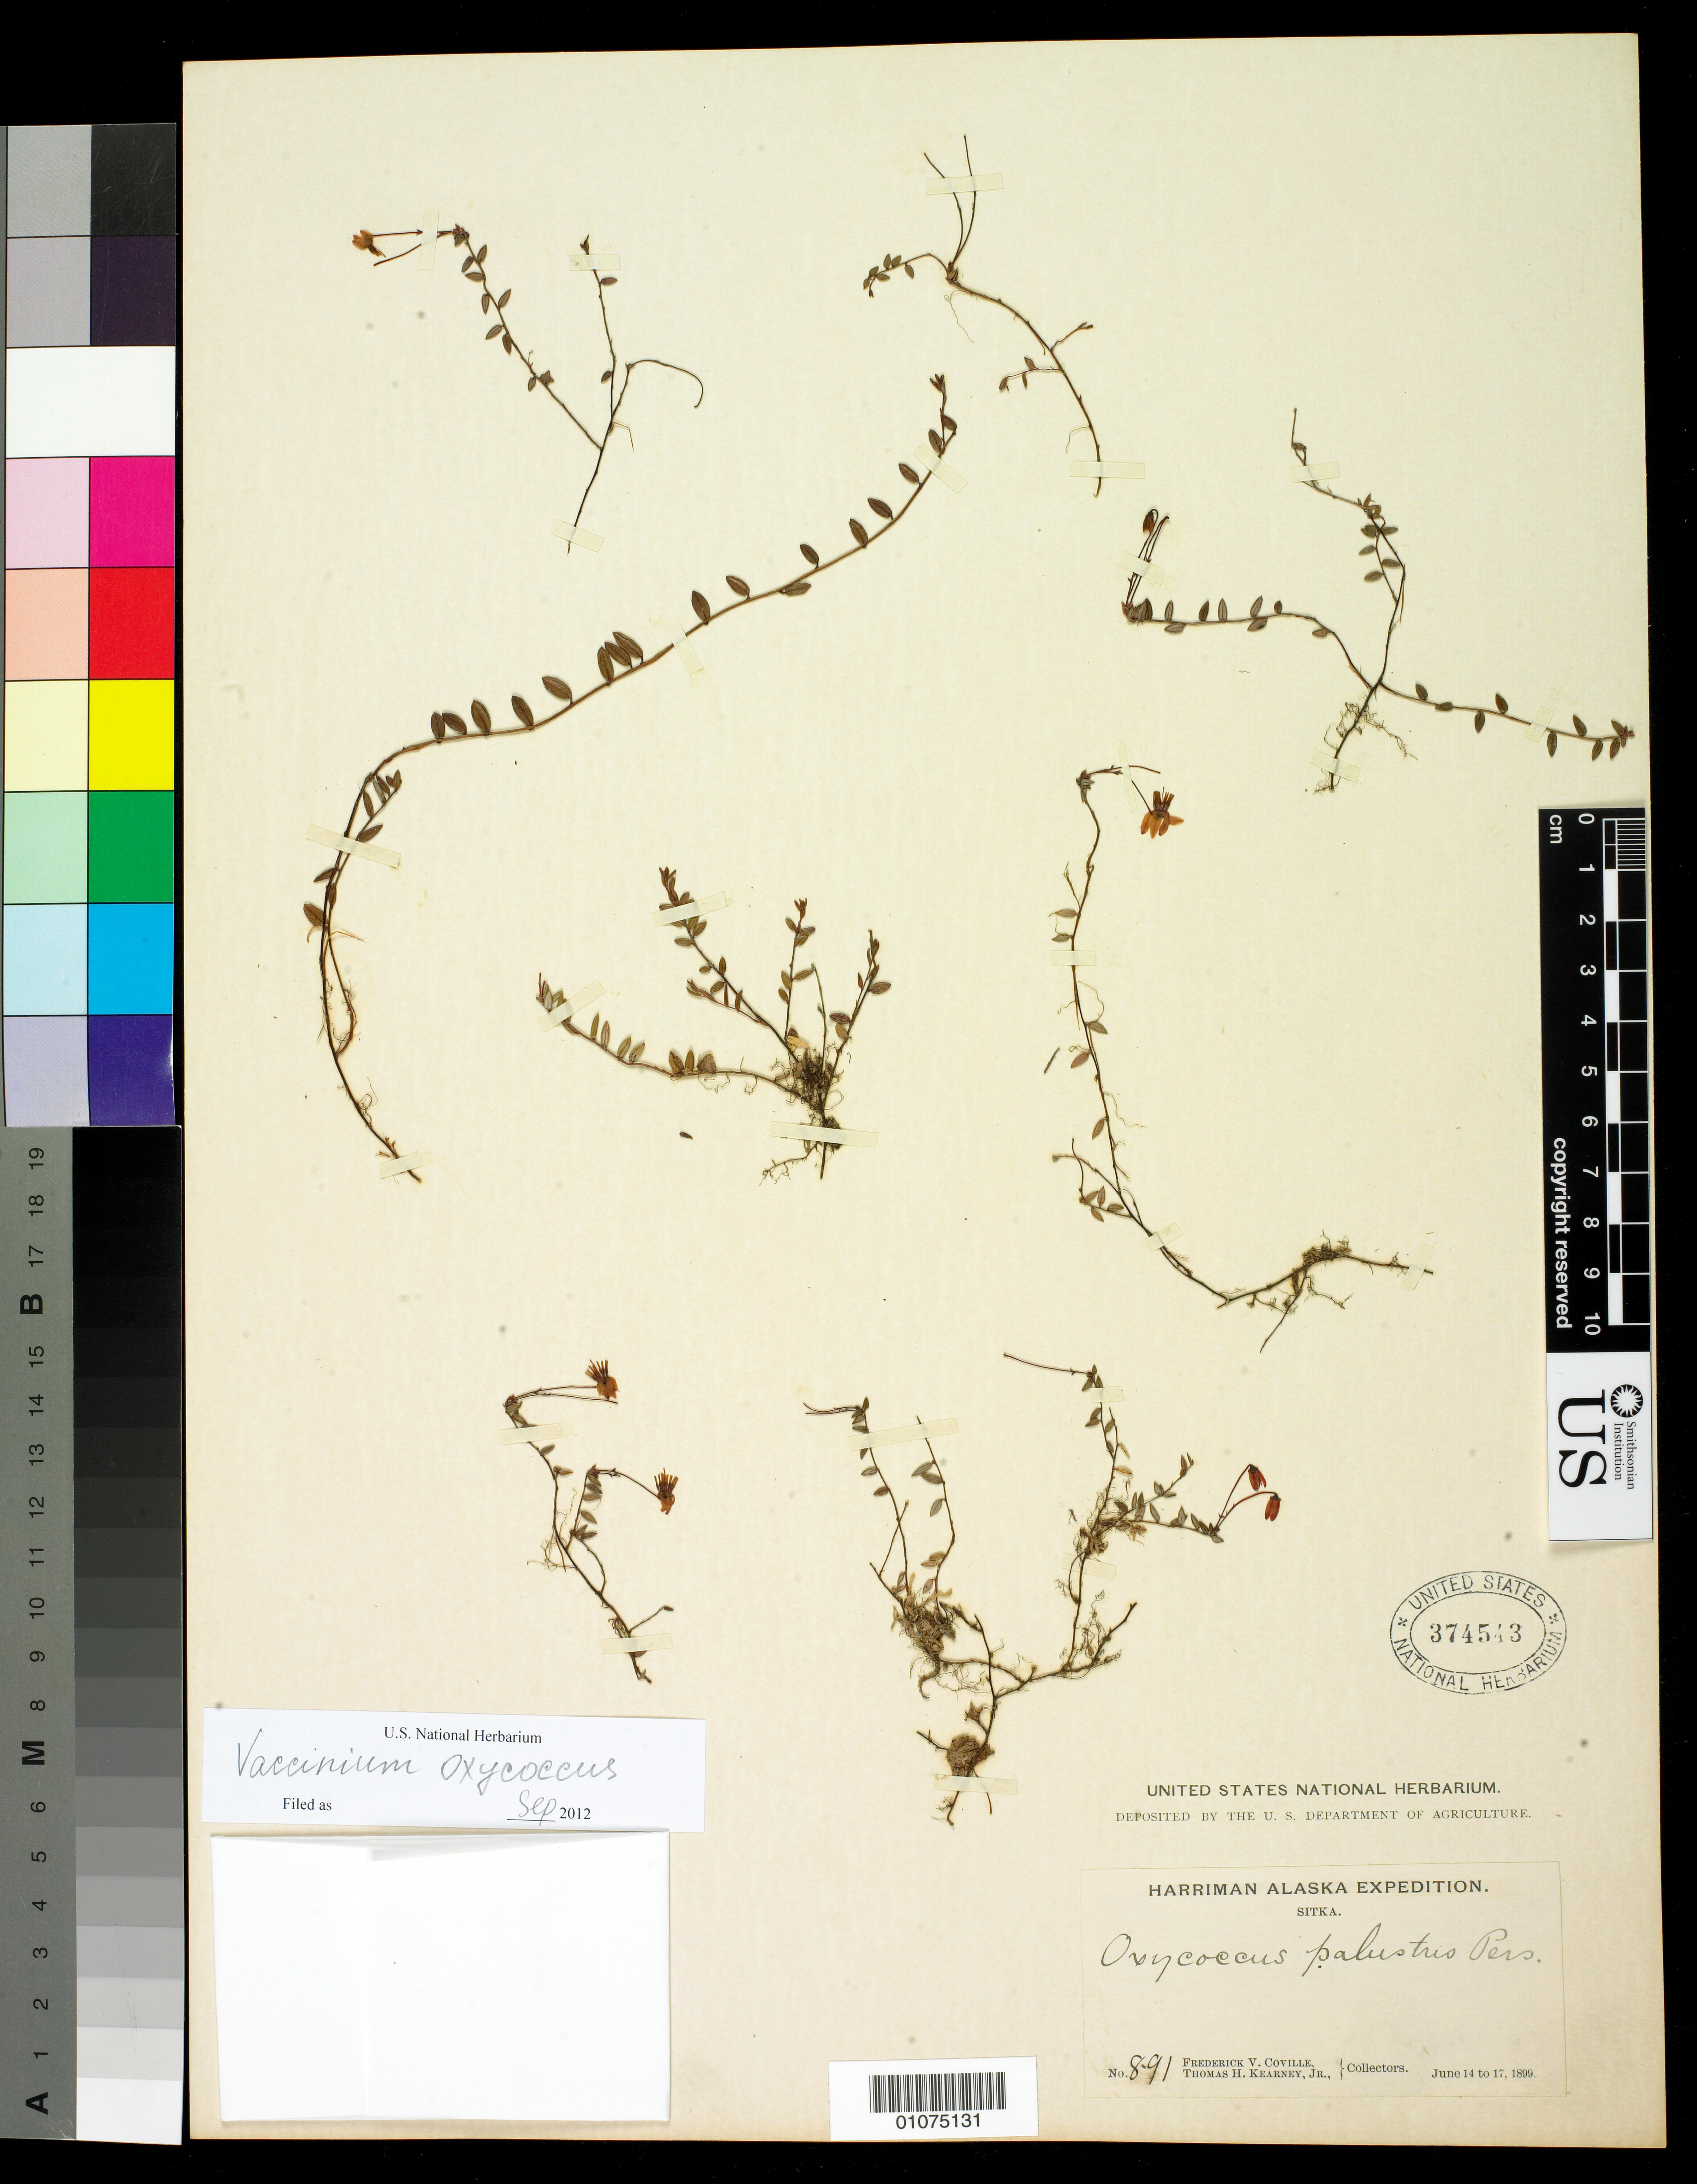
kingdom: Plantae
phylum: Tracheophyta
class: Magnoliopsida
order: Ericales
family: Ericaceae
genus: Vaccinium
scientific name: Vaccinium oxycoccos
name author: L.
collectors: F. V. Coville & T. H. Kearney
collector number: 891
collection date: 1899-06-14/1899-06-17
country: United States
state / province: Alaska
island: Baranof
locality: Sitka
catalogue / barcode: US 374543